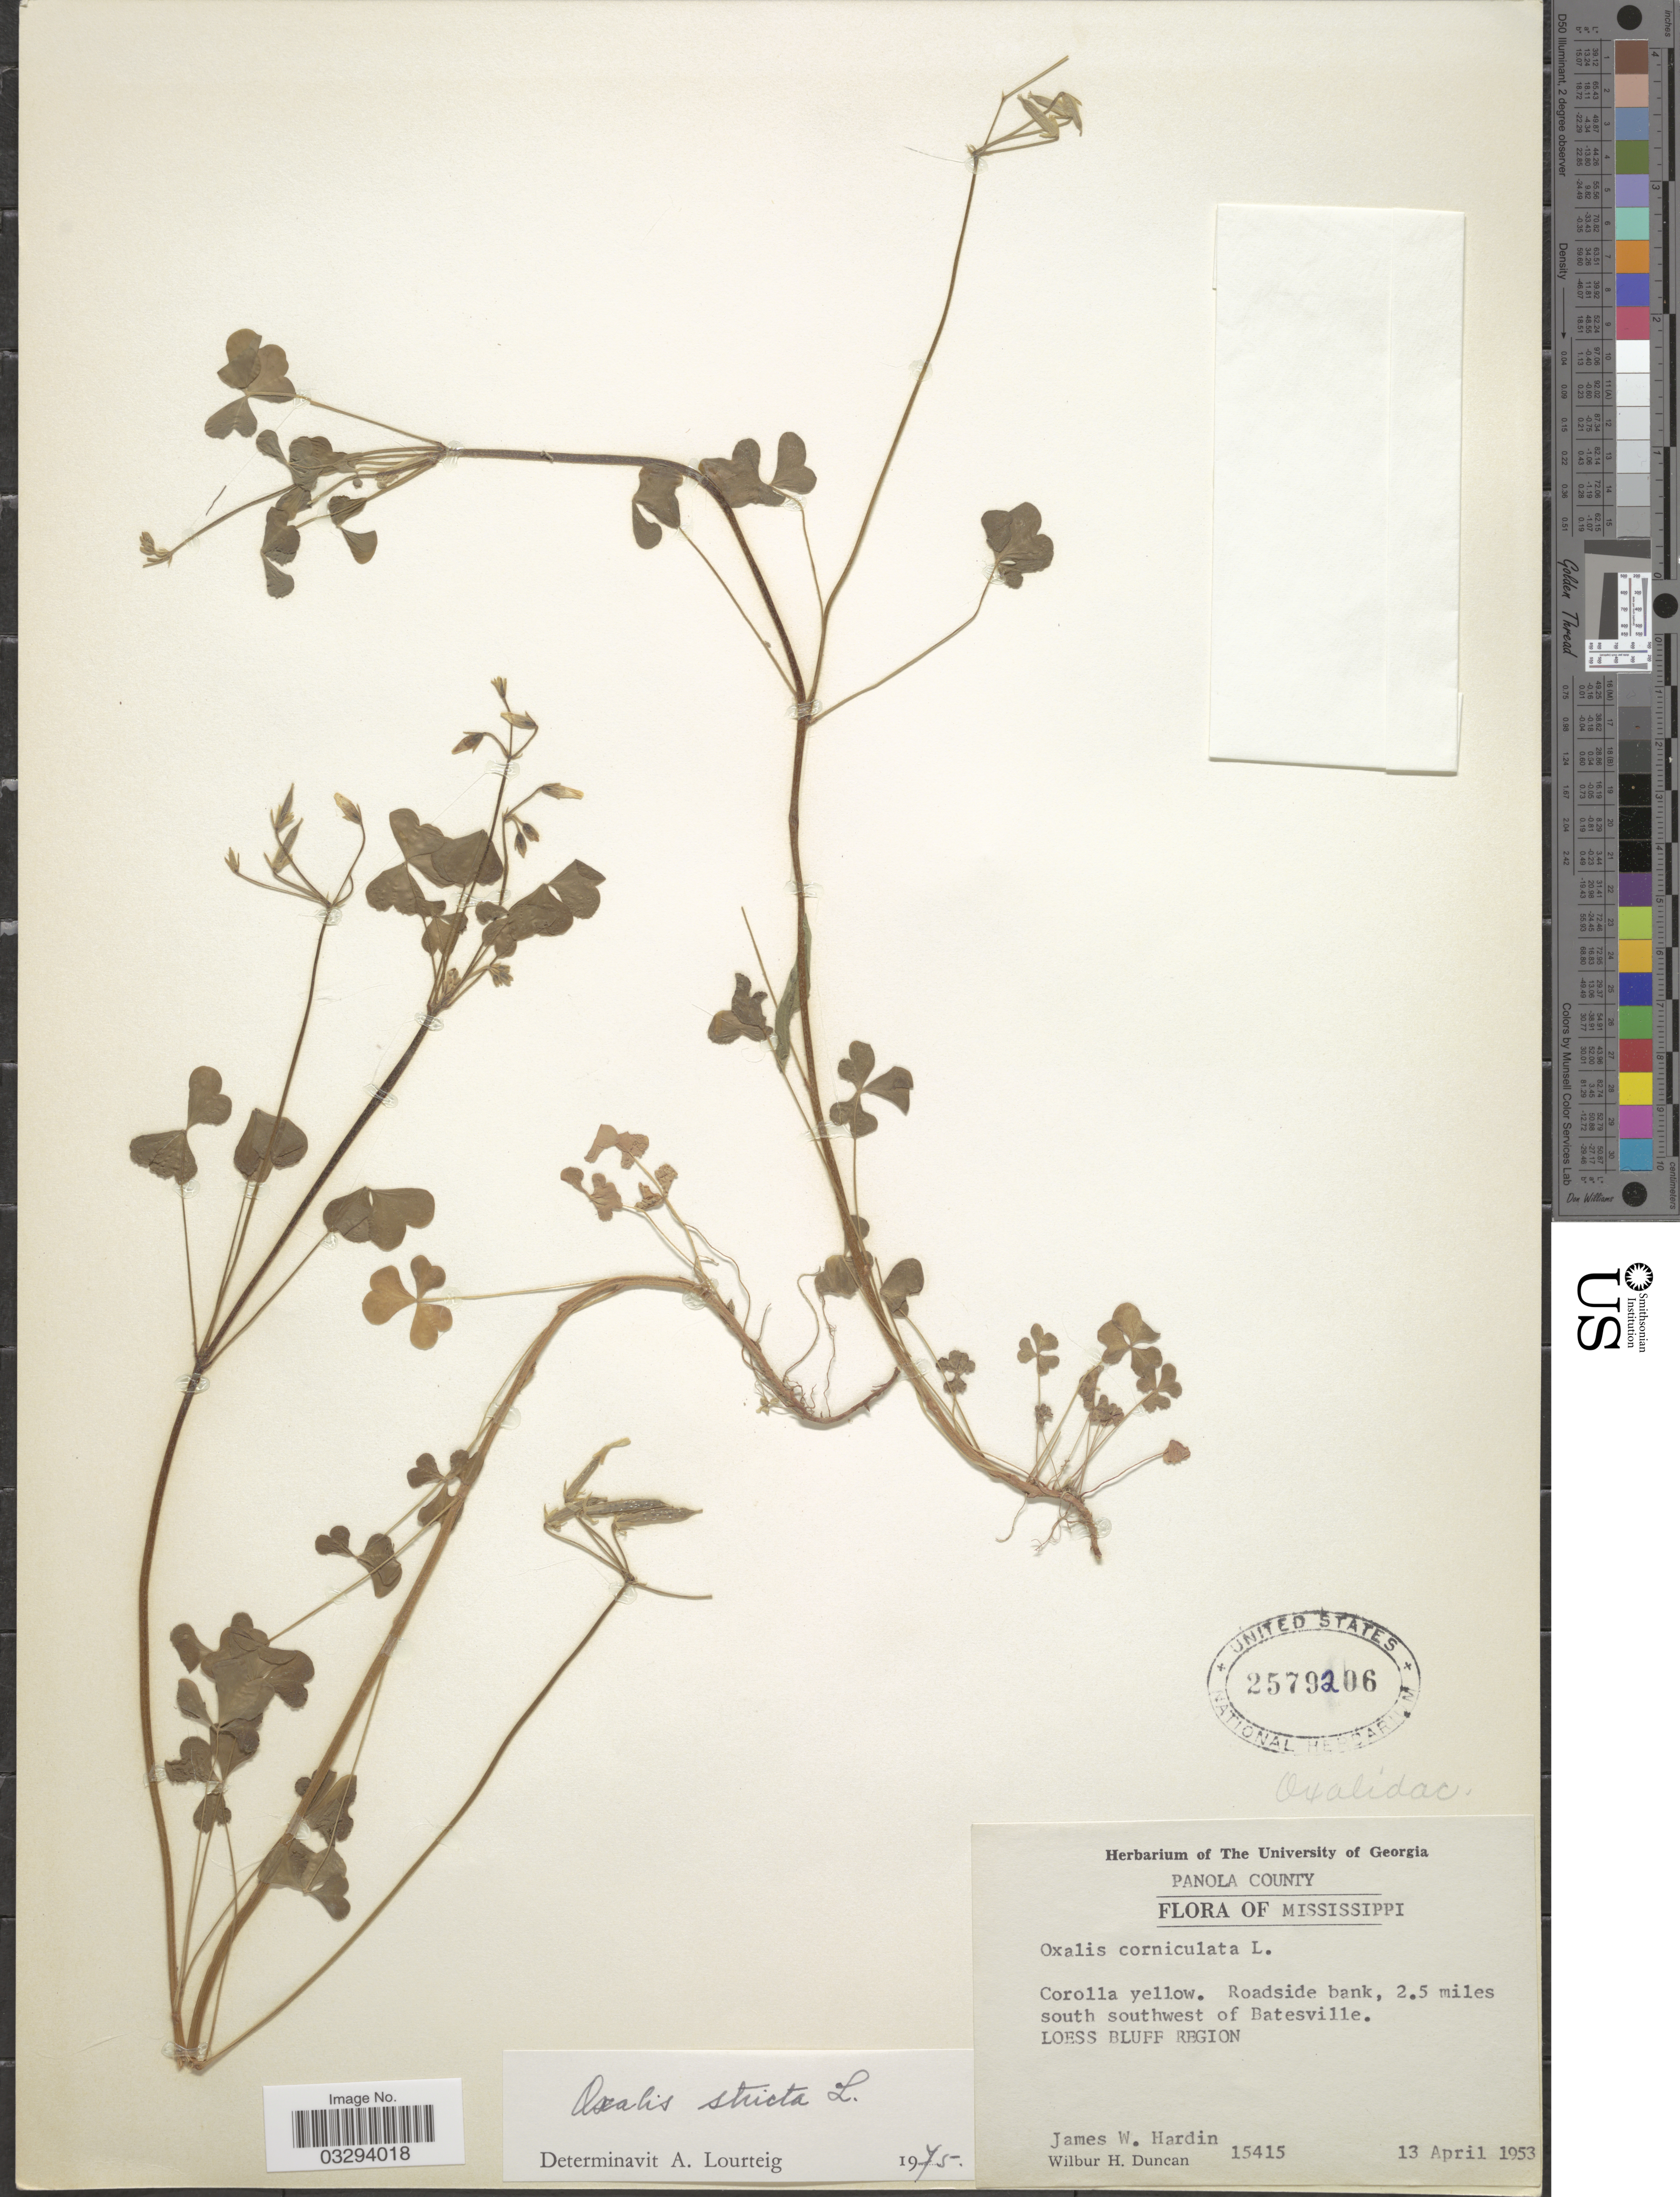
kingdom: Plantae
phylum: Tracheophyta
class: Magnoliopsida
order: Oxalidales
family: Oxalidaceae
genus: Oxalis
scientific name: Oxalis sp.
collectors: J. W. Hardin & W. H. Duncan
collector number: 15415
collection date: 1953-04-13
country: United States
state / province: Mississippi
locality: Panola County. Roadside bank, 2.5 miles south southwest of Batesville. Loess Bluff Region.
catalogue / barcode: US 2579206